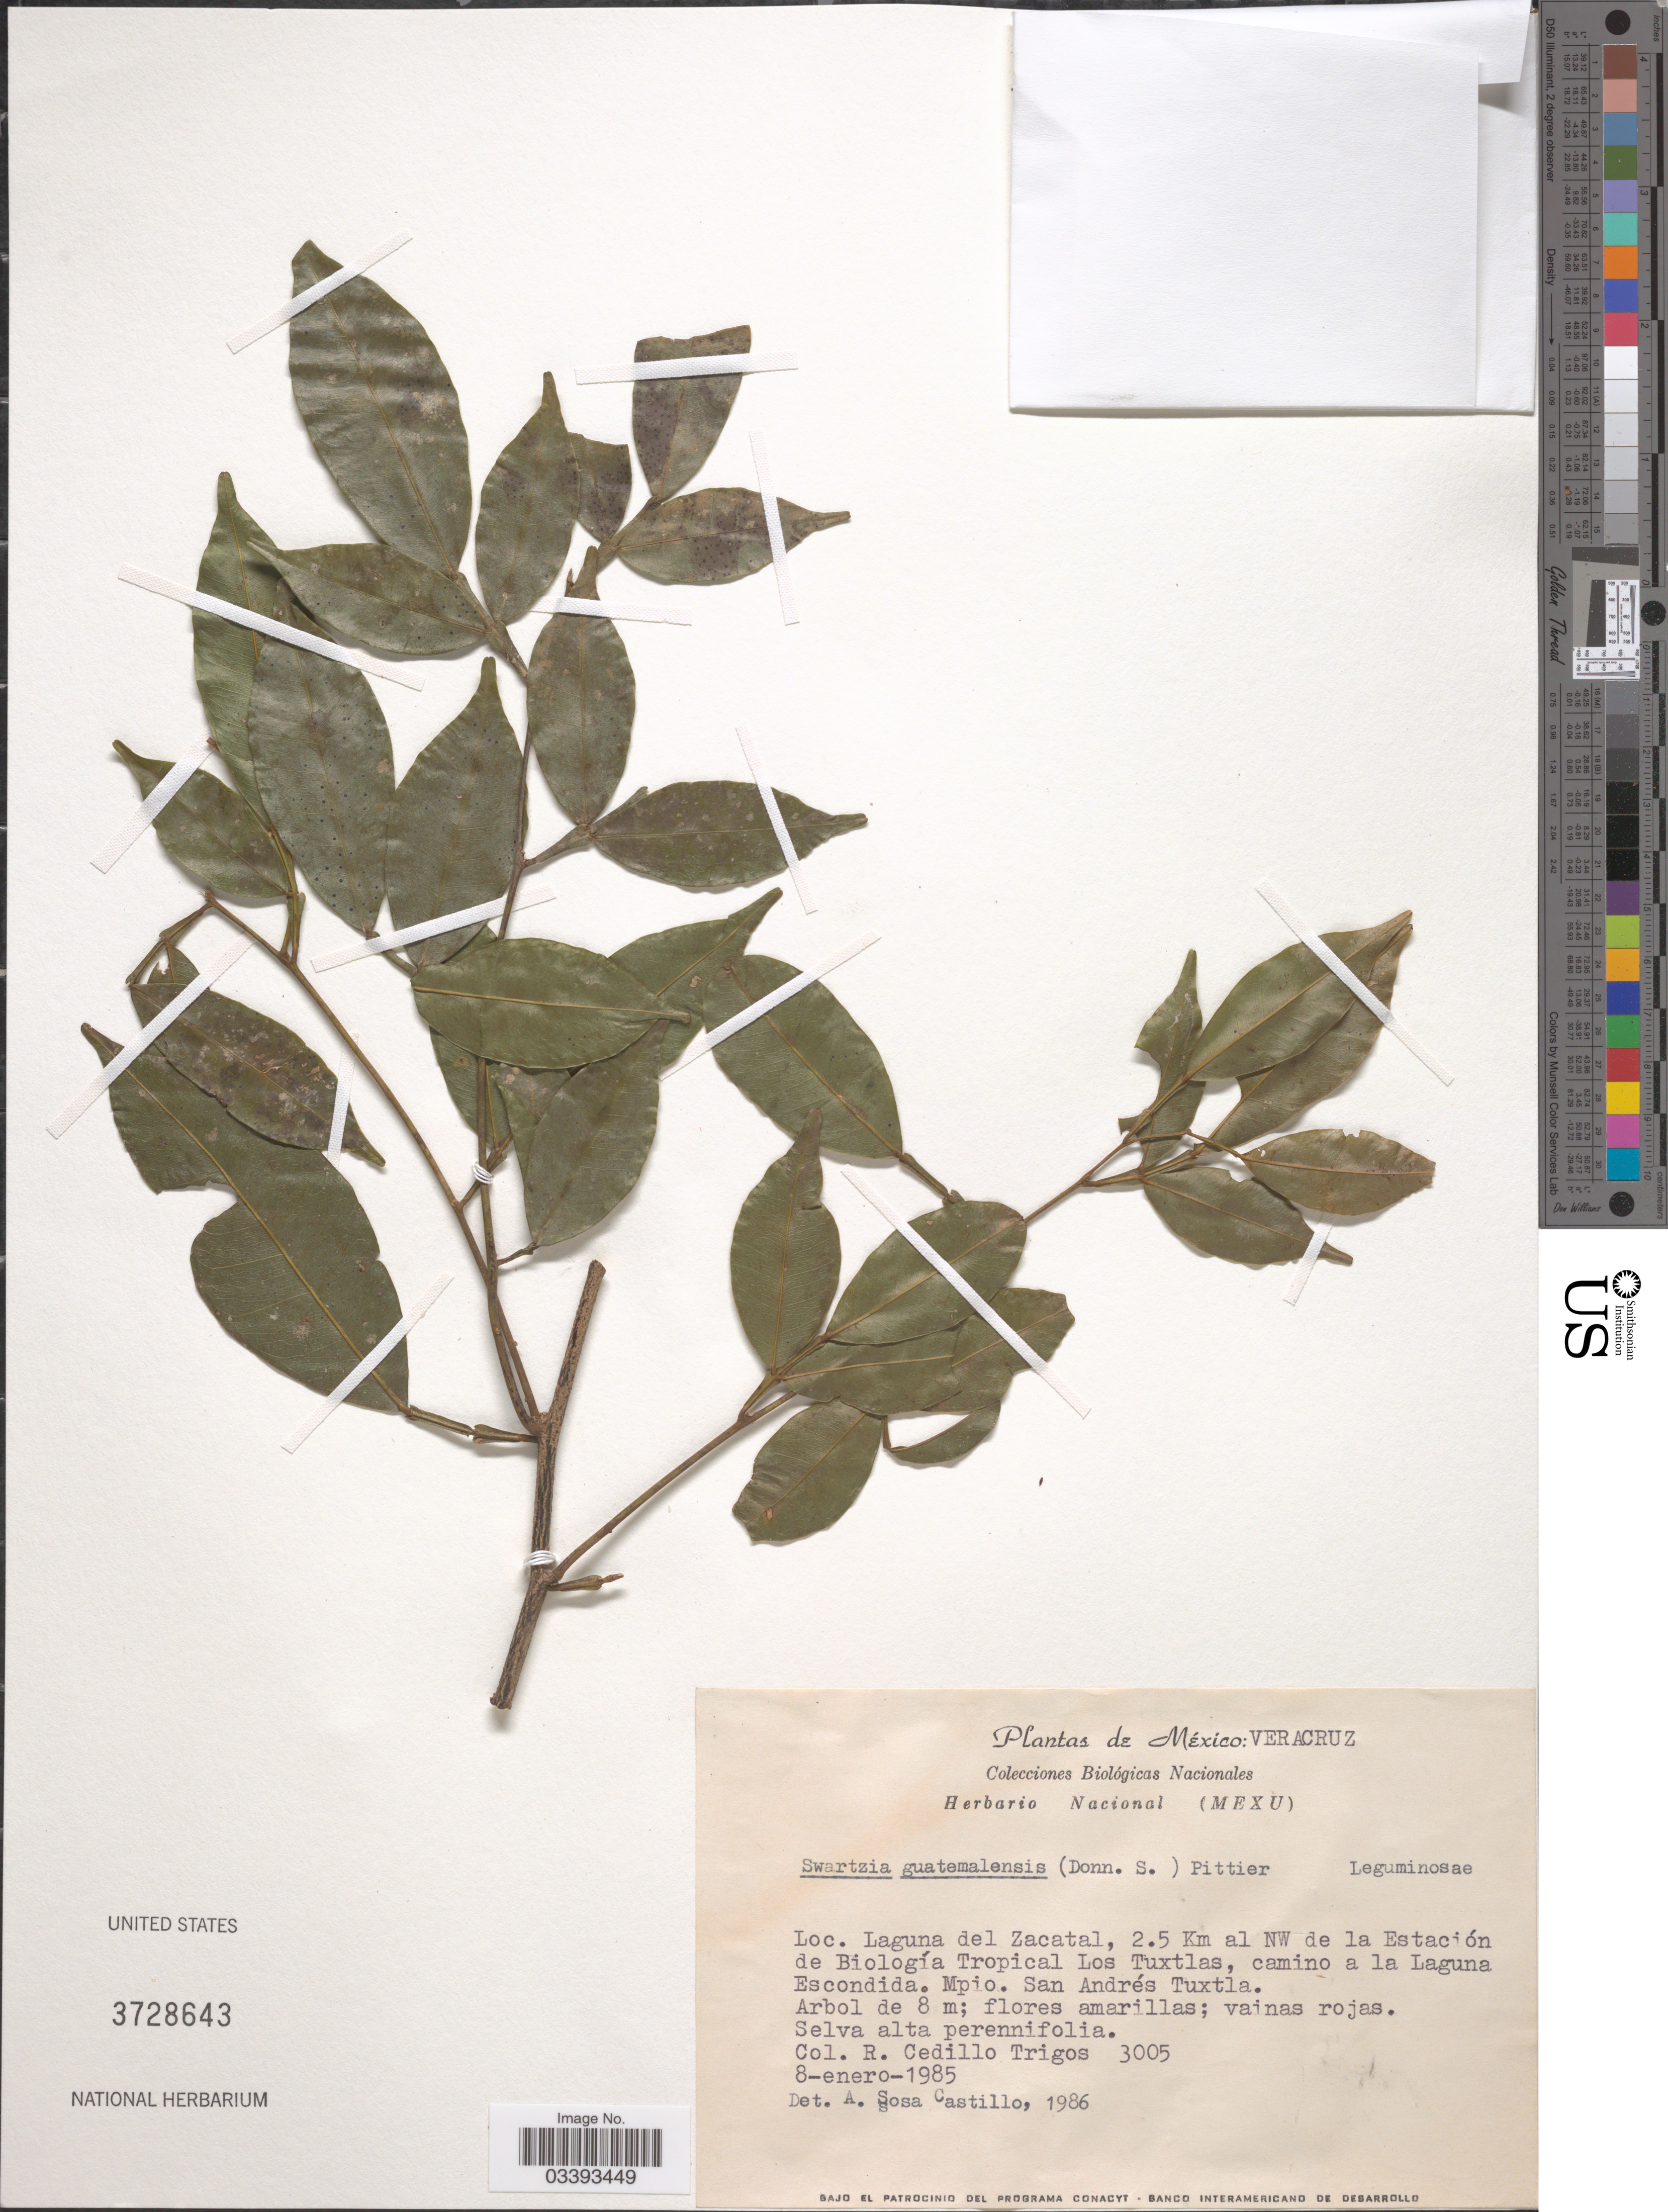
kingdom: Plantae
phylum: Tracheophyta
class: Magnoliopsida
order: Fabales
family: Fabaceae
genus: Swartzia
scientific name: Swartzia guatemalensis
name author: (Donn. Sm.) Pittier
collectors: R. CedilloT.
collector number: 3005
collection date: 1985-01-08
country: Mexico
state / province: Veracruz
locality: Veracruz. Laguna del Zacatal, 2.5 Km al NW de la Estación de Biología Tropical Los Tuxtlas, camino a la Laguna Escondida. Mpio. San Andrés Tuxtla.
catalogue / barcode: US 3728643